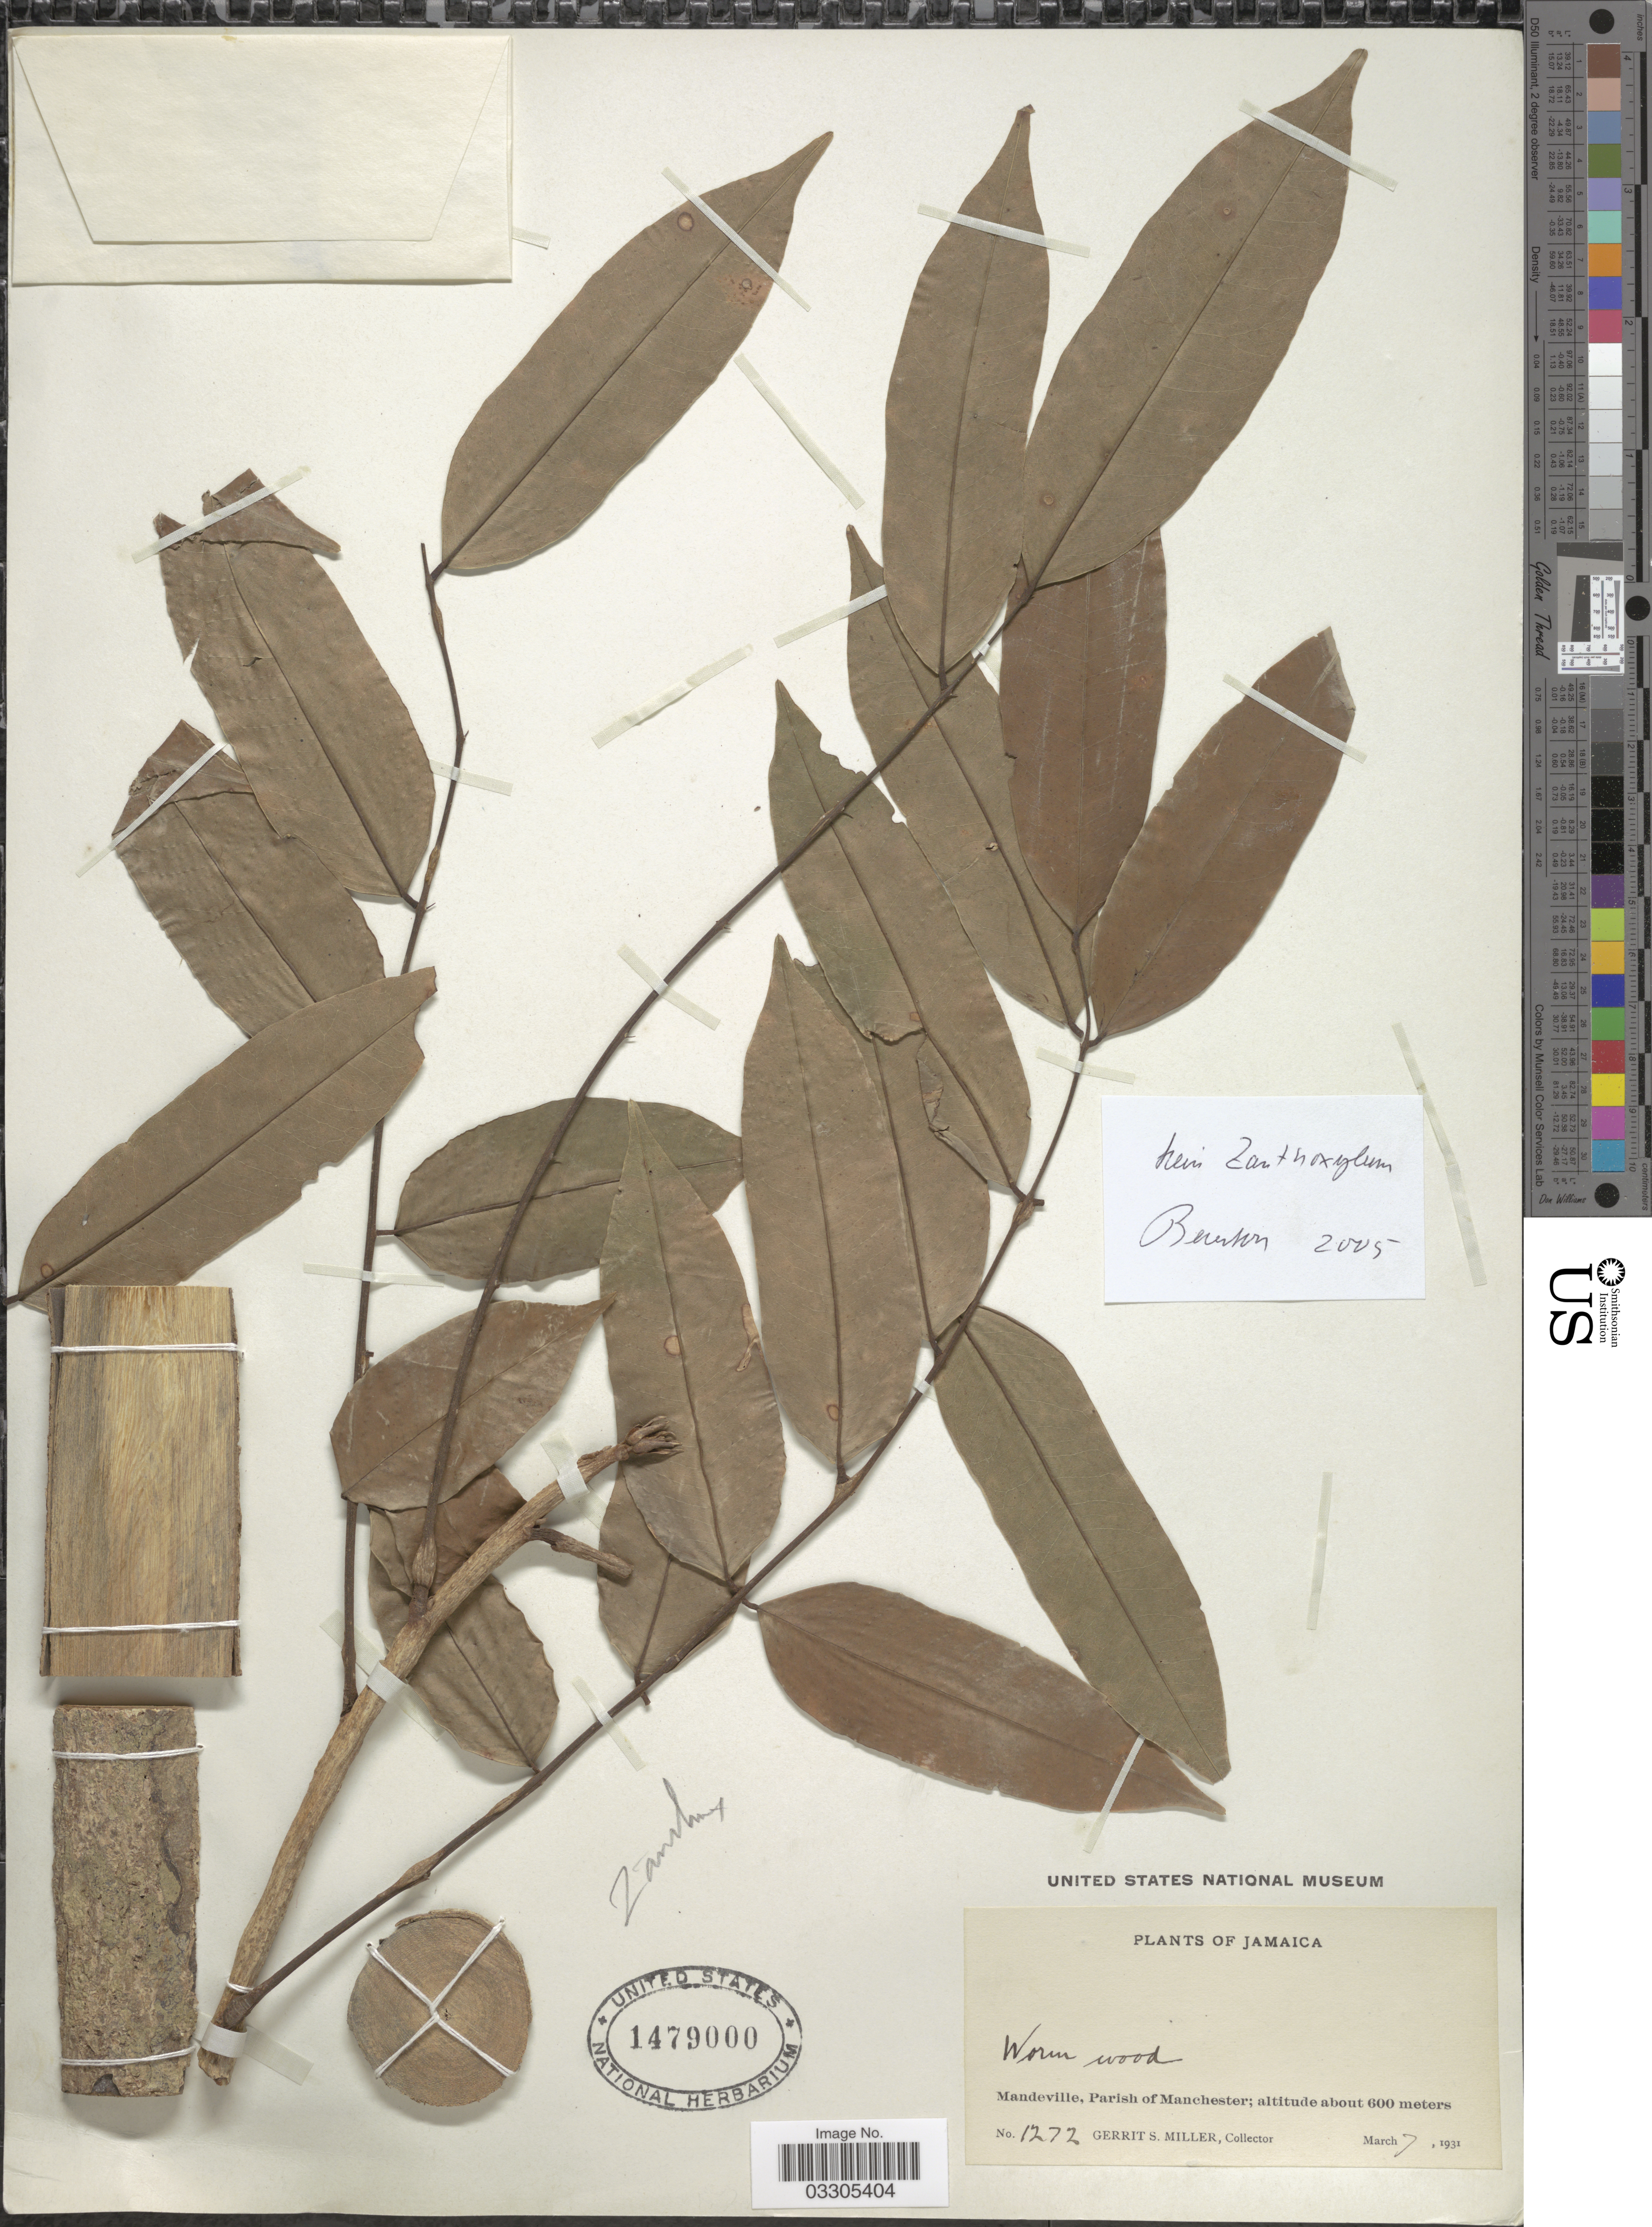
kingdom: Plantae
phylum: Tracheophyta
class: Magnoliopsida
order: Fabales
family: Fabaceae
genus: Andira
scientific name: Andira sp.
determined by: Trujillo, A. M.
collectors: G. S. Miller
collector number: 1272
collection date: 1931-03-07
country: Jamaica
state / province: Manchester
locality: Mandeville, Parish of Manchester.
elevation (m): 600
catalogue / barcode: US 1479000